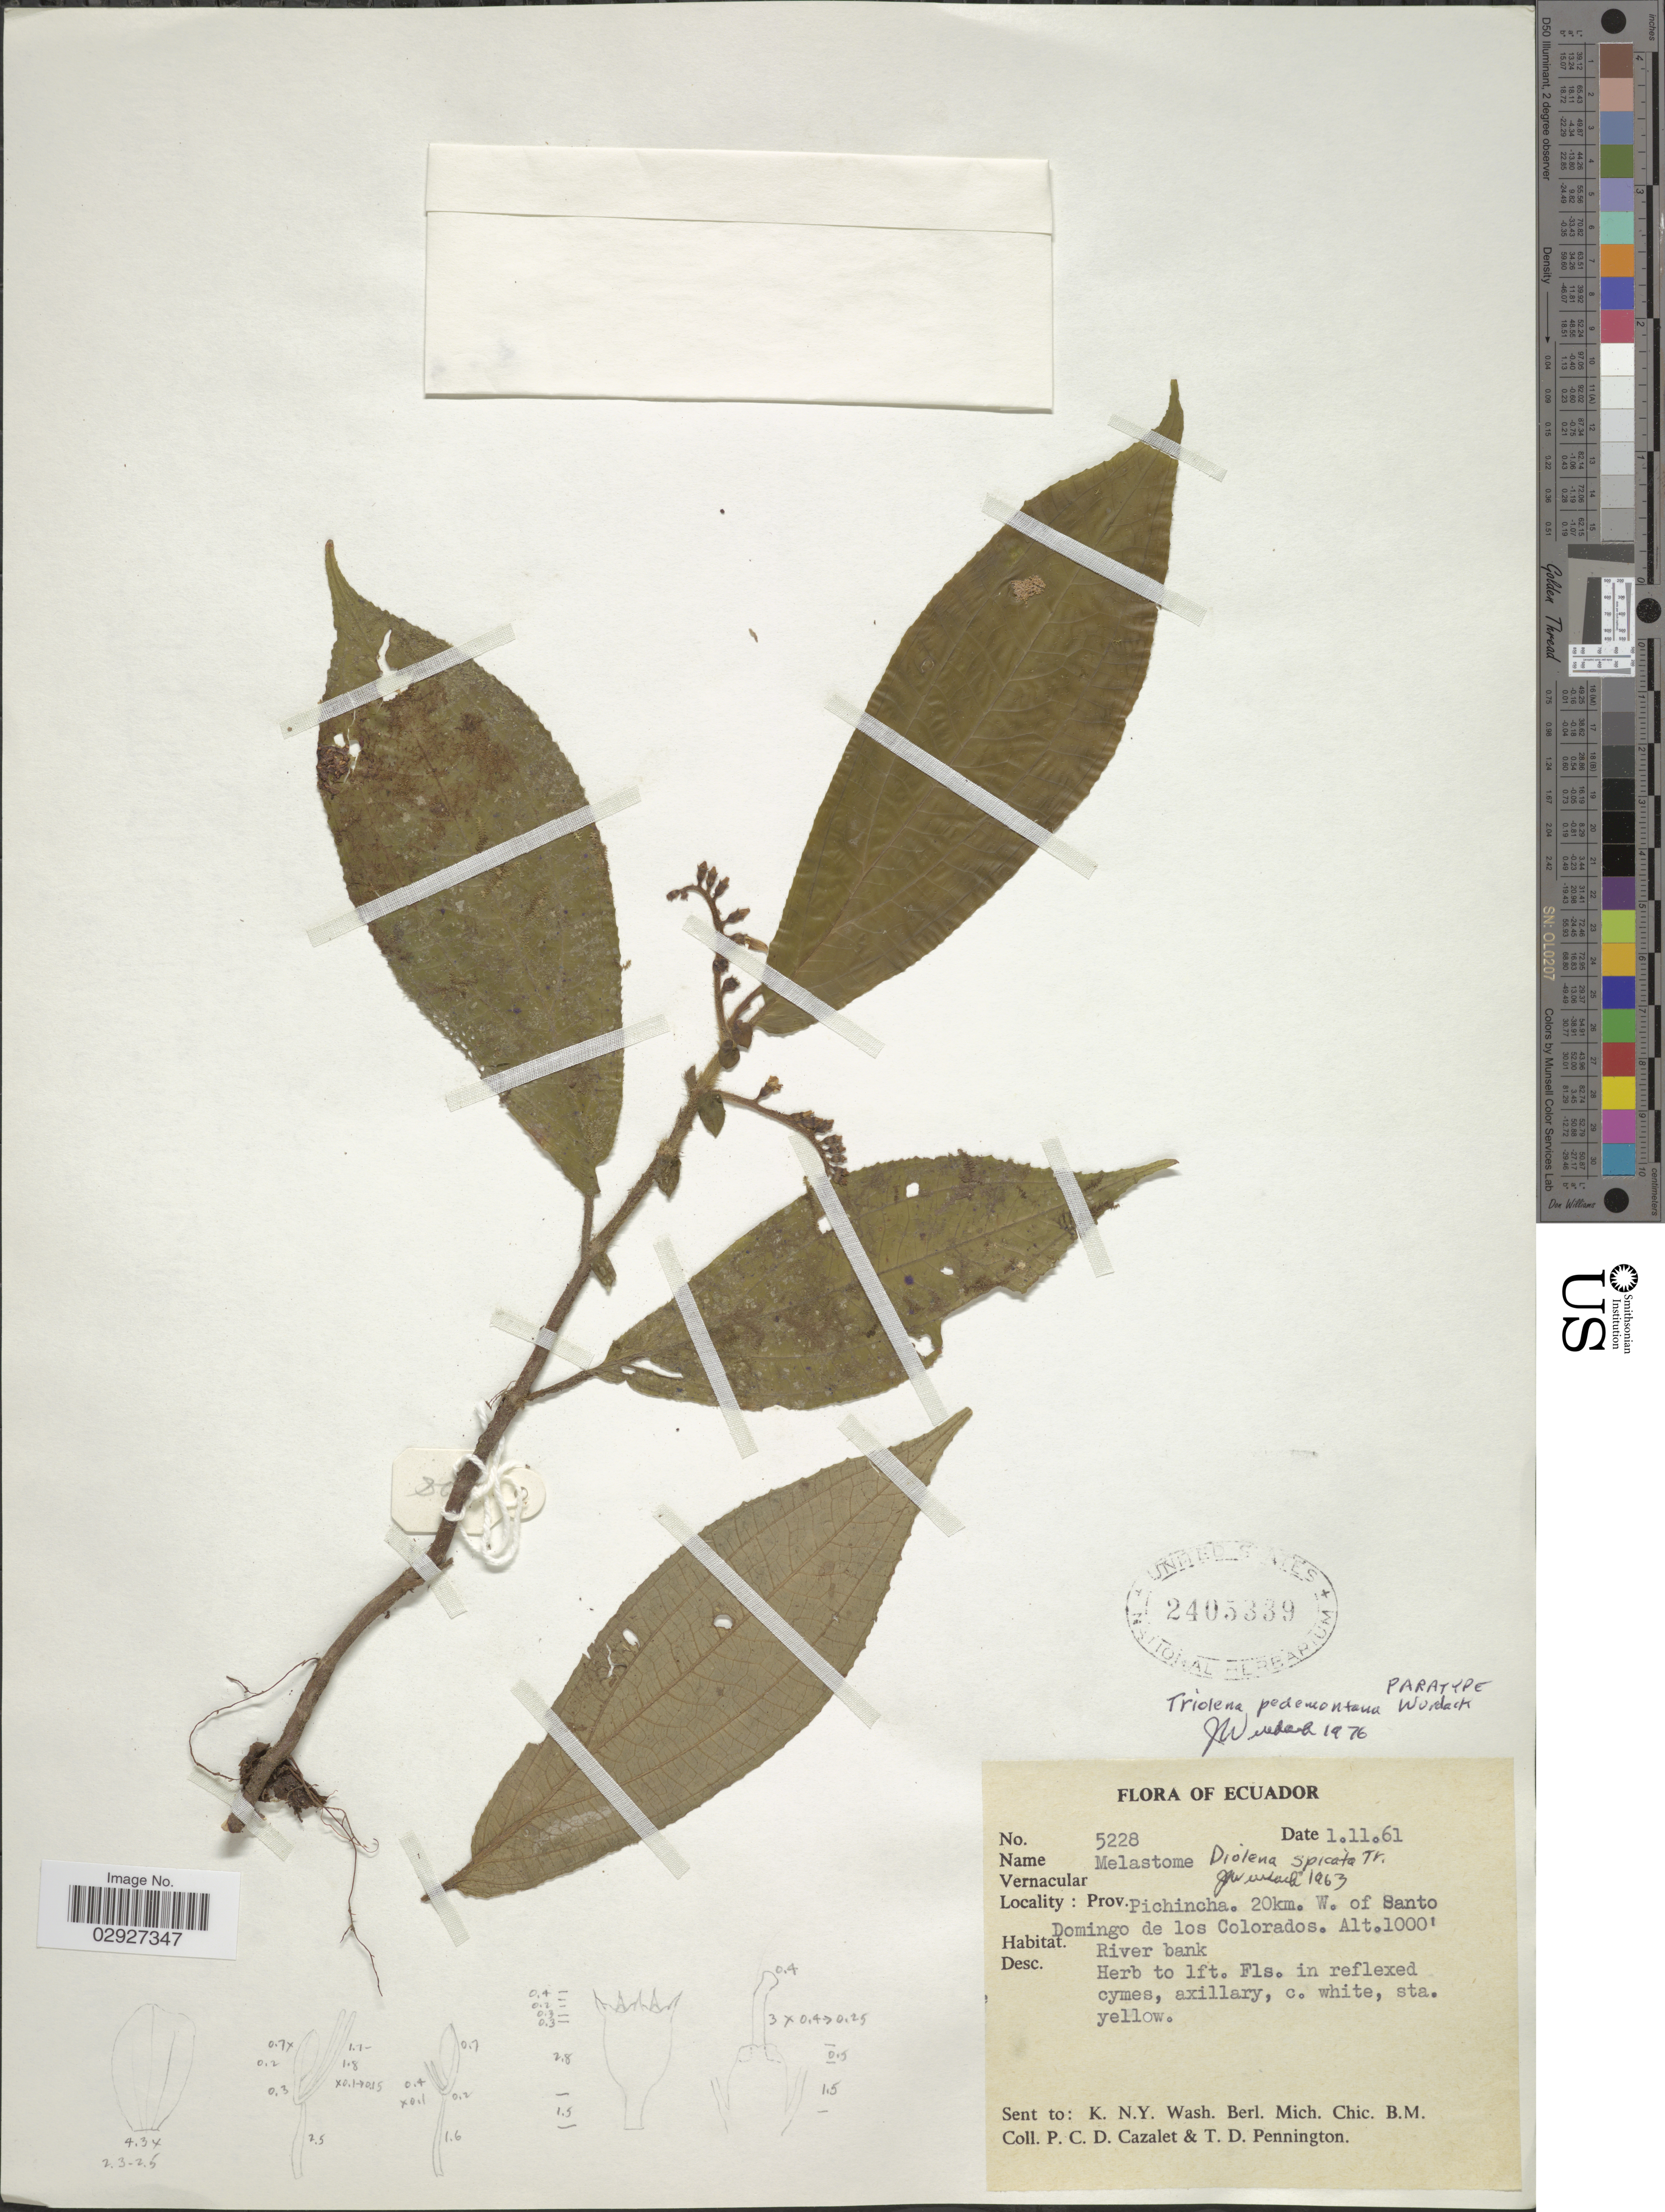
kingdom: Plantae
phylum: Tracheophyta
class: Magnoliopsida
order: Myrtales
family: Melastomataceae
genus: Triolena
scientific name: Triolena pedemontana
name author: Wurdack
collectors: P. C. D. Cazalet & T. D. Pennington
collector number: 5228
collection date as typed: Transcribed d/m/y: 1/11/61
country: Ecuador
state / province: Pichincha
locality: Prov. Pichincha, 20km. W. of Santo Domingo de los Colorados, River bank.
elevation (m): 305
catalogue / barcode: US 2405339